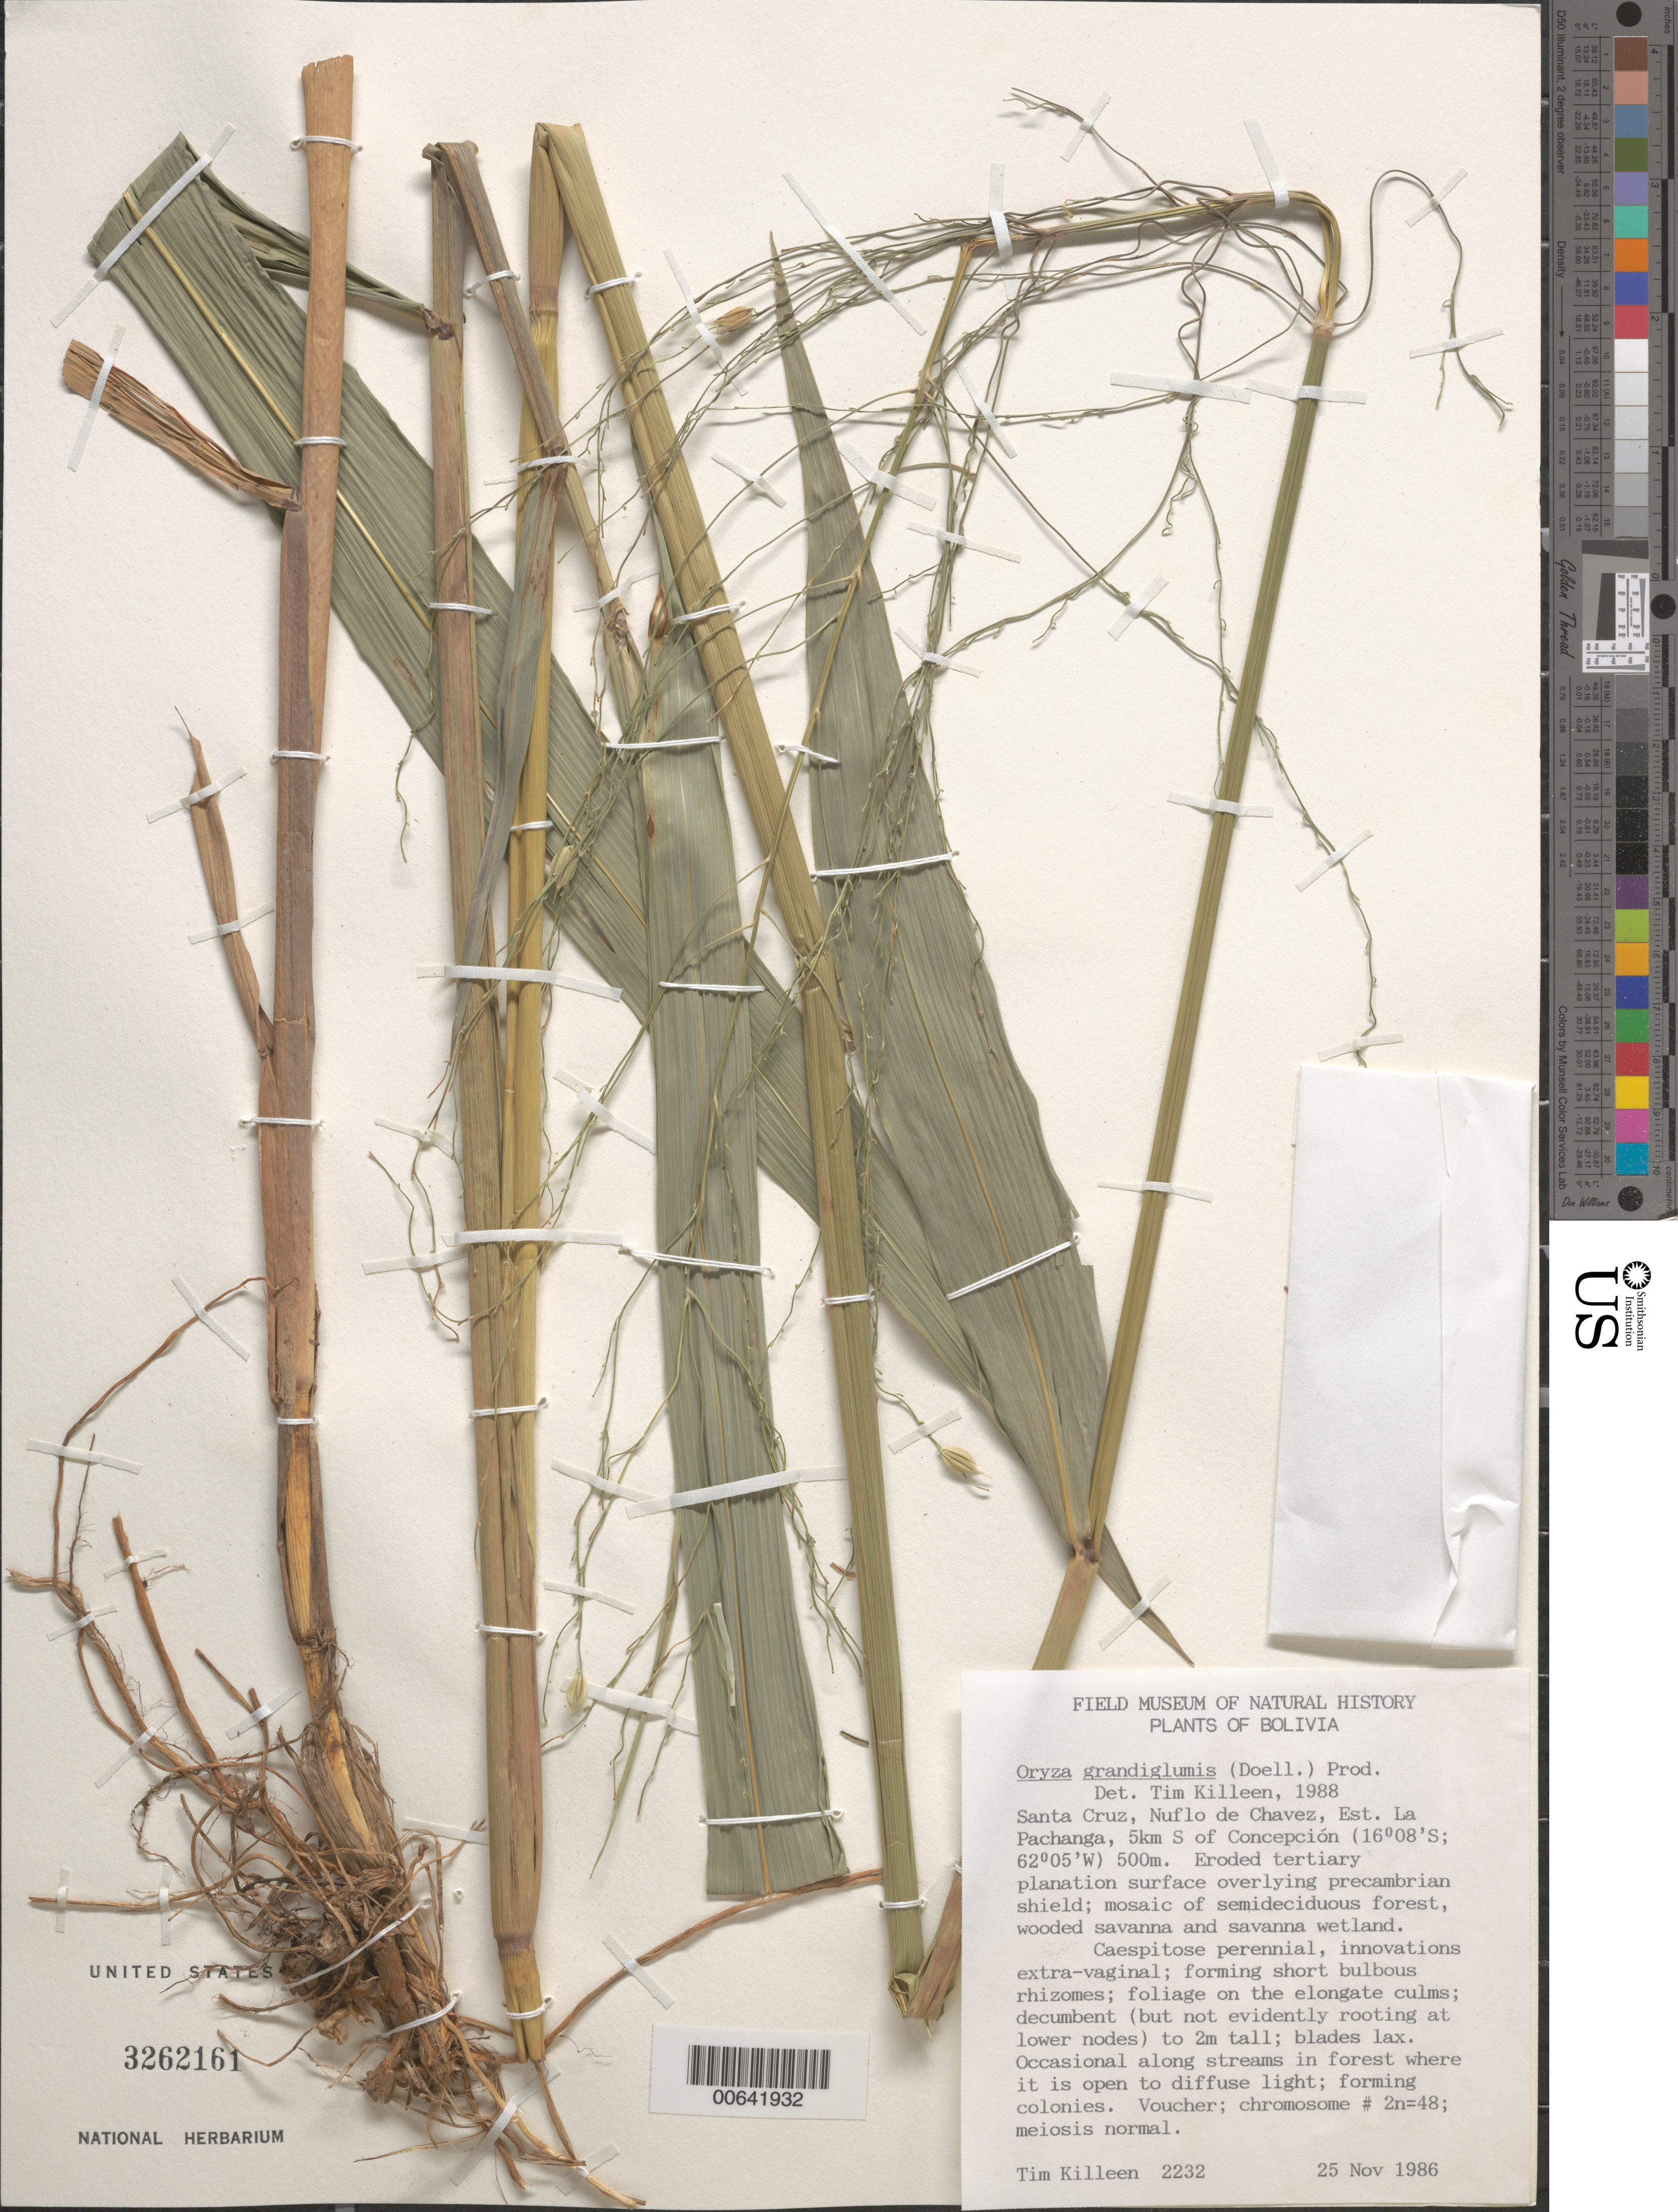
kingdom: Plantae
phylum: Tracheophyta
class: Liliopsida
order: Poales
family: Poaceae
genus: Oryza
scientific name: Oryza grandiglumis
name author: (Döll) Prod.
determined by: Killeen, T.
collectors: T. Killeen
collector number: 2232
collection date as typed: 25 Nov 1986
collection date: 1986-11-25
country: Bolivia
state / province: Santa Cruz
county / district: Ñuflo de Chávez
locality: Estancia Pachanga, 5 km al S de Concepción.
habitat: Mosaico de bosque semideciduo y sabanas arbolada.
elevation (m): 500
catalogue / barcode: US 3262161